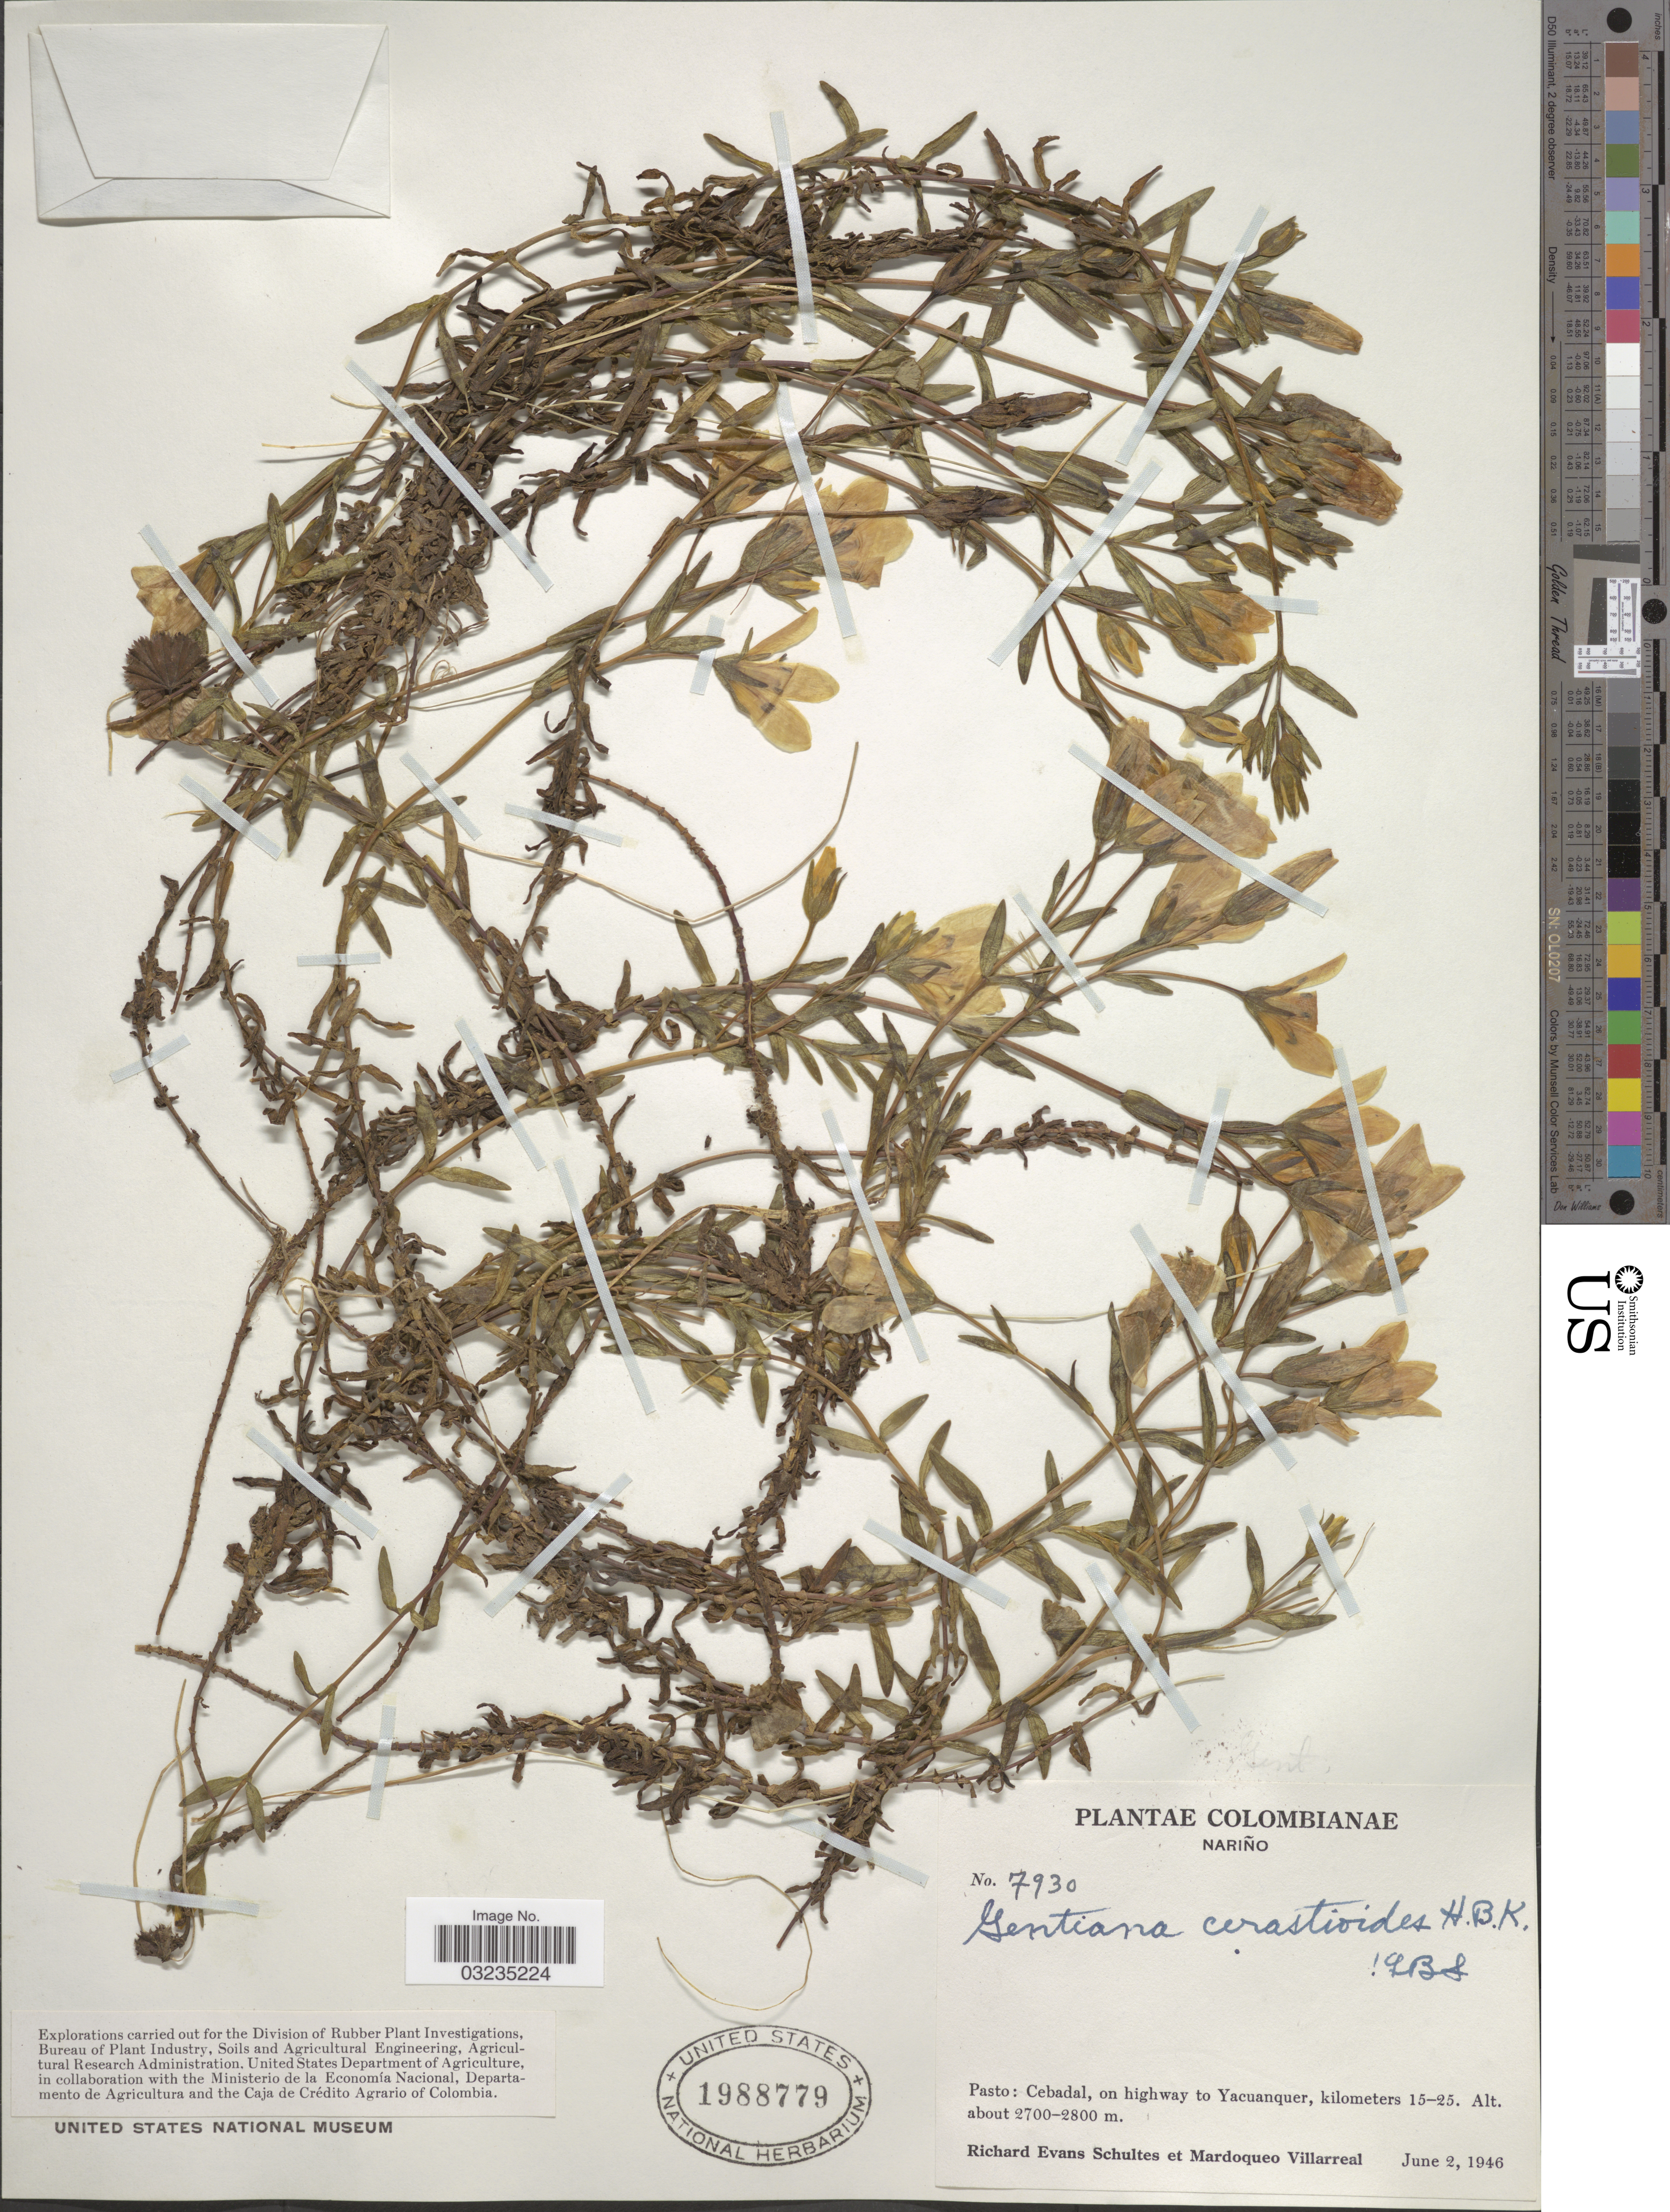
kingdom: Plantae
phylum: Tracheophyta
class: Magnoliopsida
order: Gentianales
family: Gentianaceae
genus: Gentiana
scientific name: Gentiana cerastioides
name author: Kunth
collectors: R. E. Schultes & M. Villarreal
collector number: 7930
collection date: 1946-06-02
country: Colombia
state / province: Nariño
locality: Pasto: Cebadal, on highway to Yacuanquer, kilometers 15-25.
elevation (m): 2700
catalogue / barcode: US 1988779